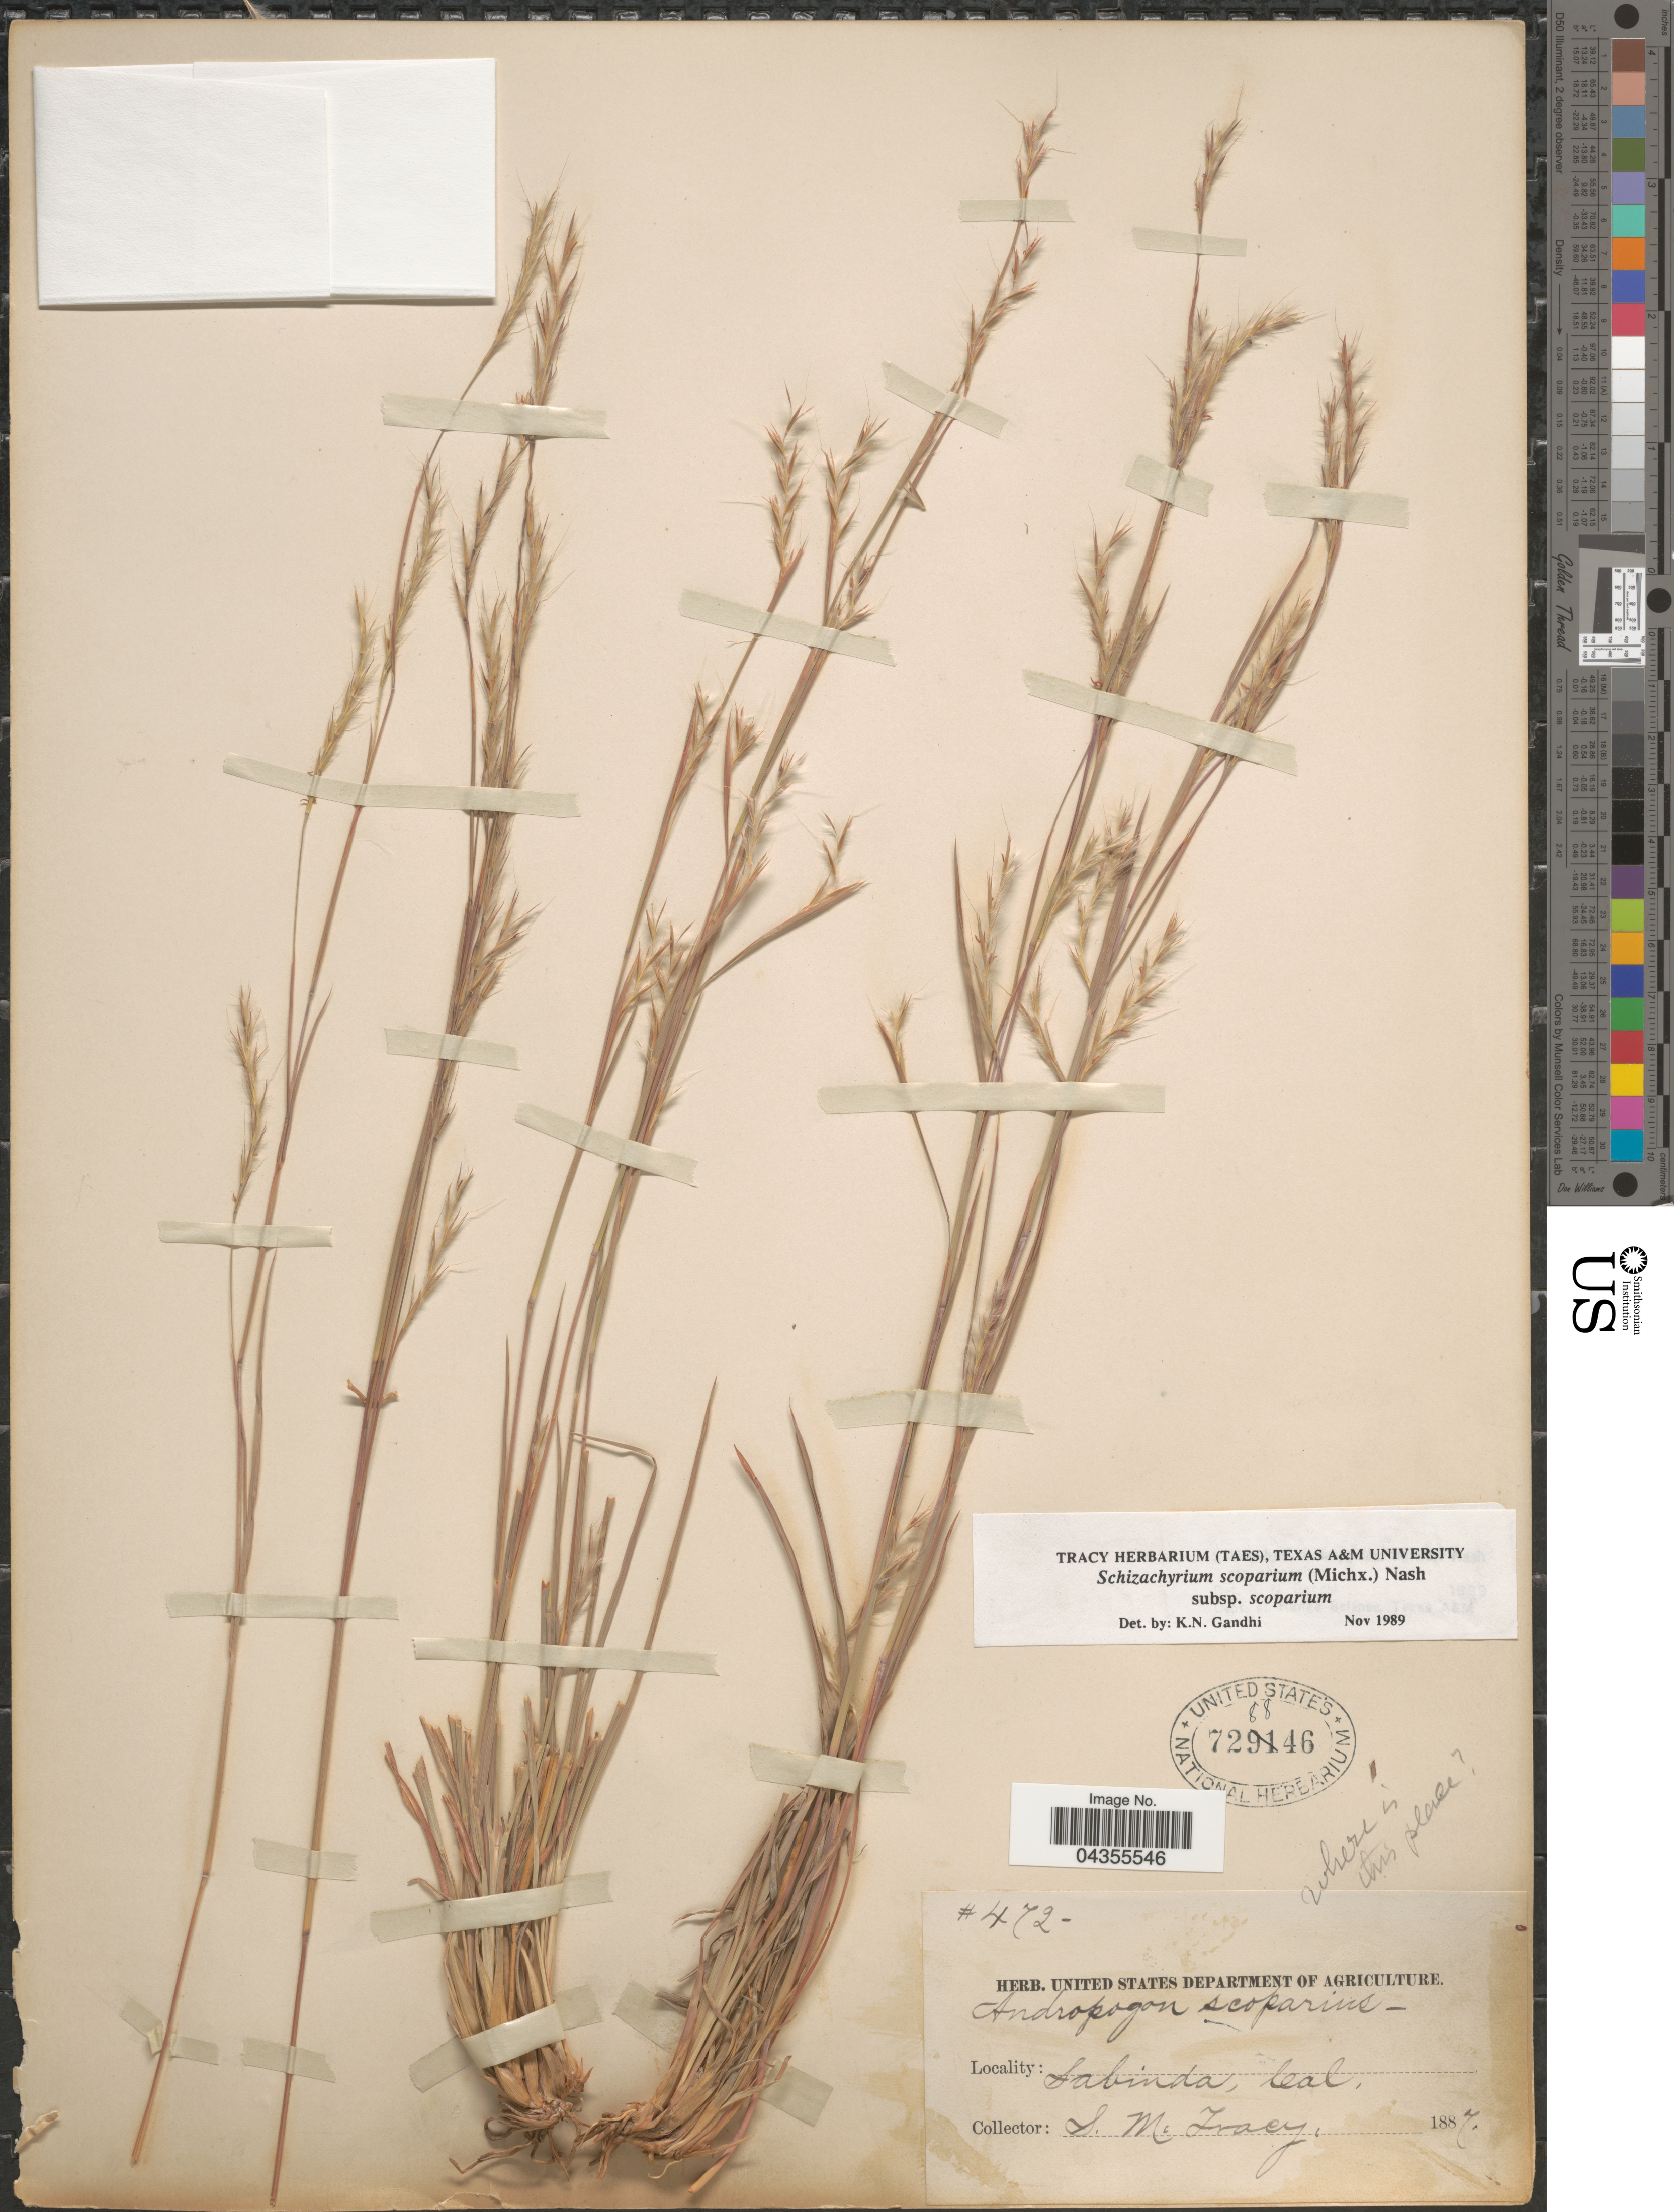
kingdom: Plantae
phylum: Tracheophyta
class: Liliopsida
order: Poales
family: Poaceae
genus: Schizachyrium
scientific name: Schizachyrium scoparium var. scoparium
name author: (Michx.) Nash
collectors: S. M. Tracy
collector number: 472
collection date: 1887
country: United States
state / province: California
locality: Sabinda.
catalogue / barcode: US 728846